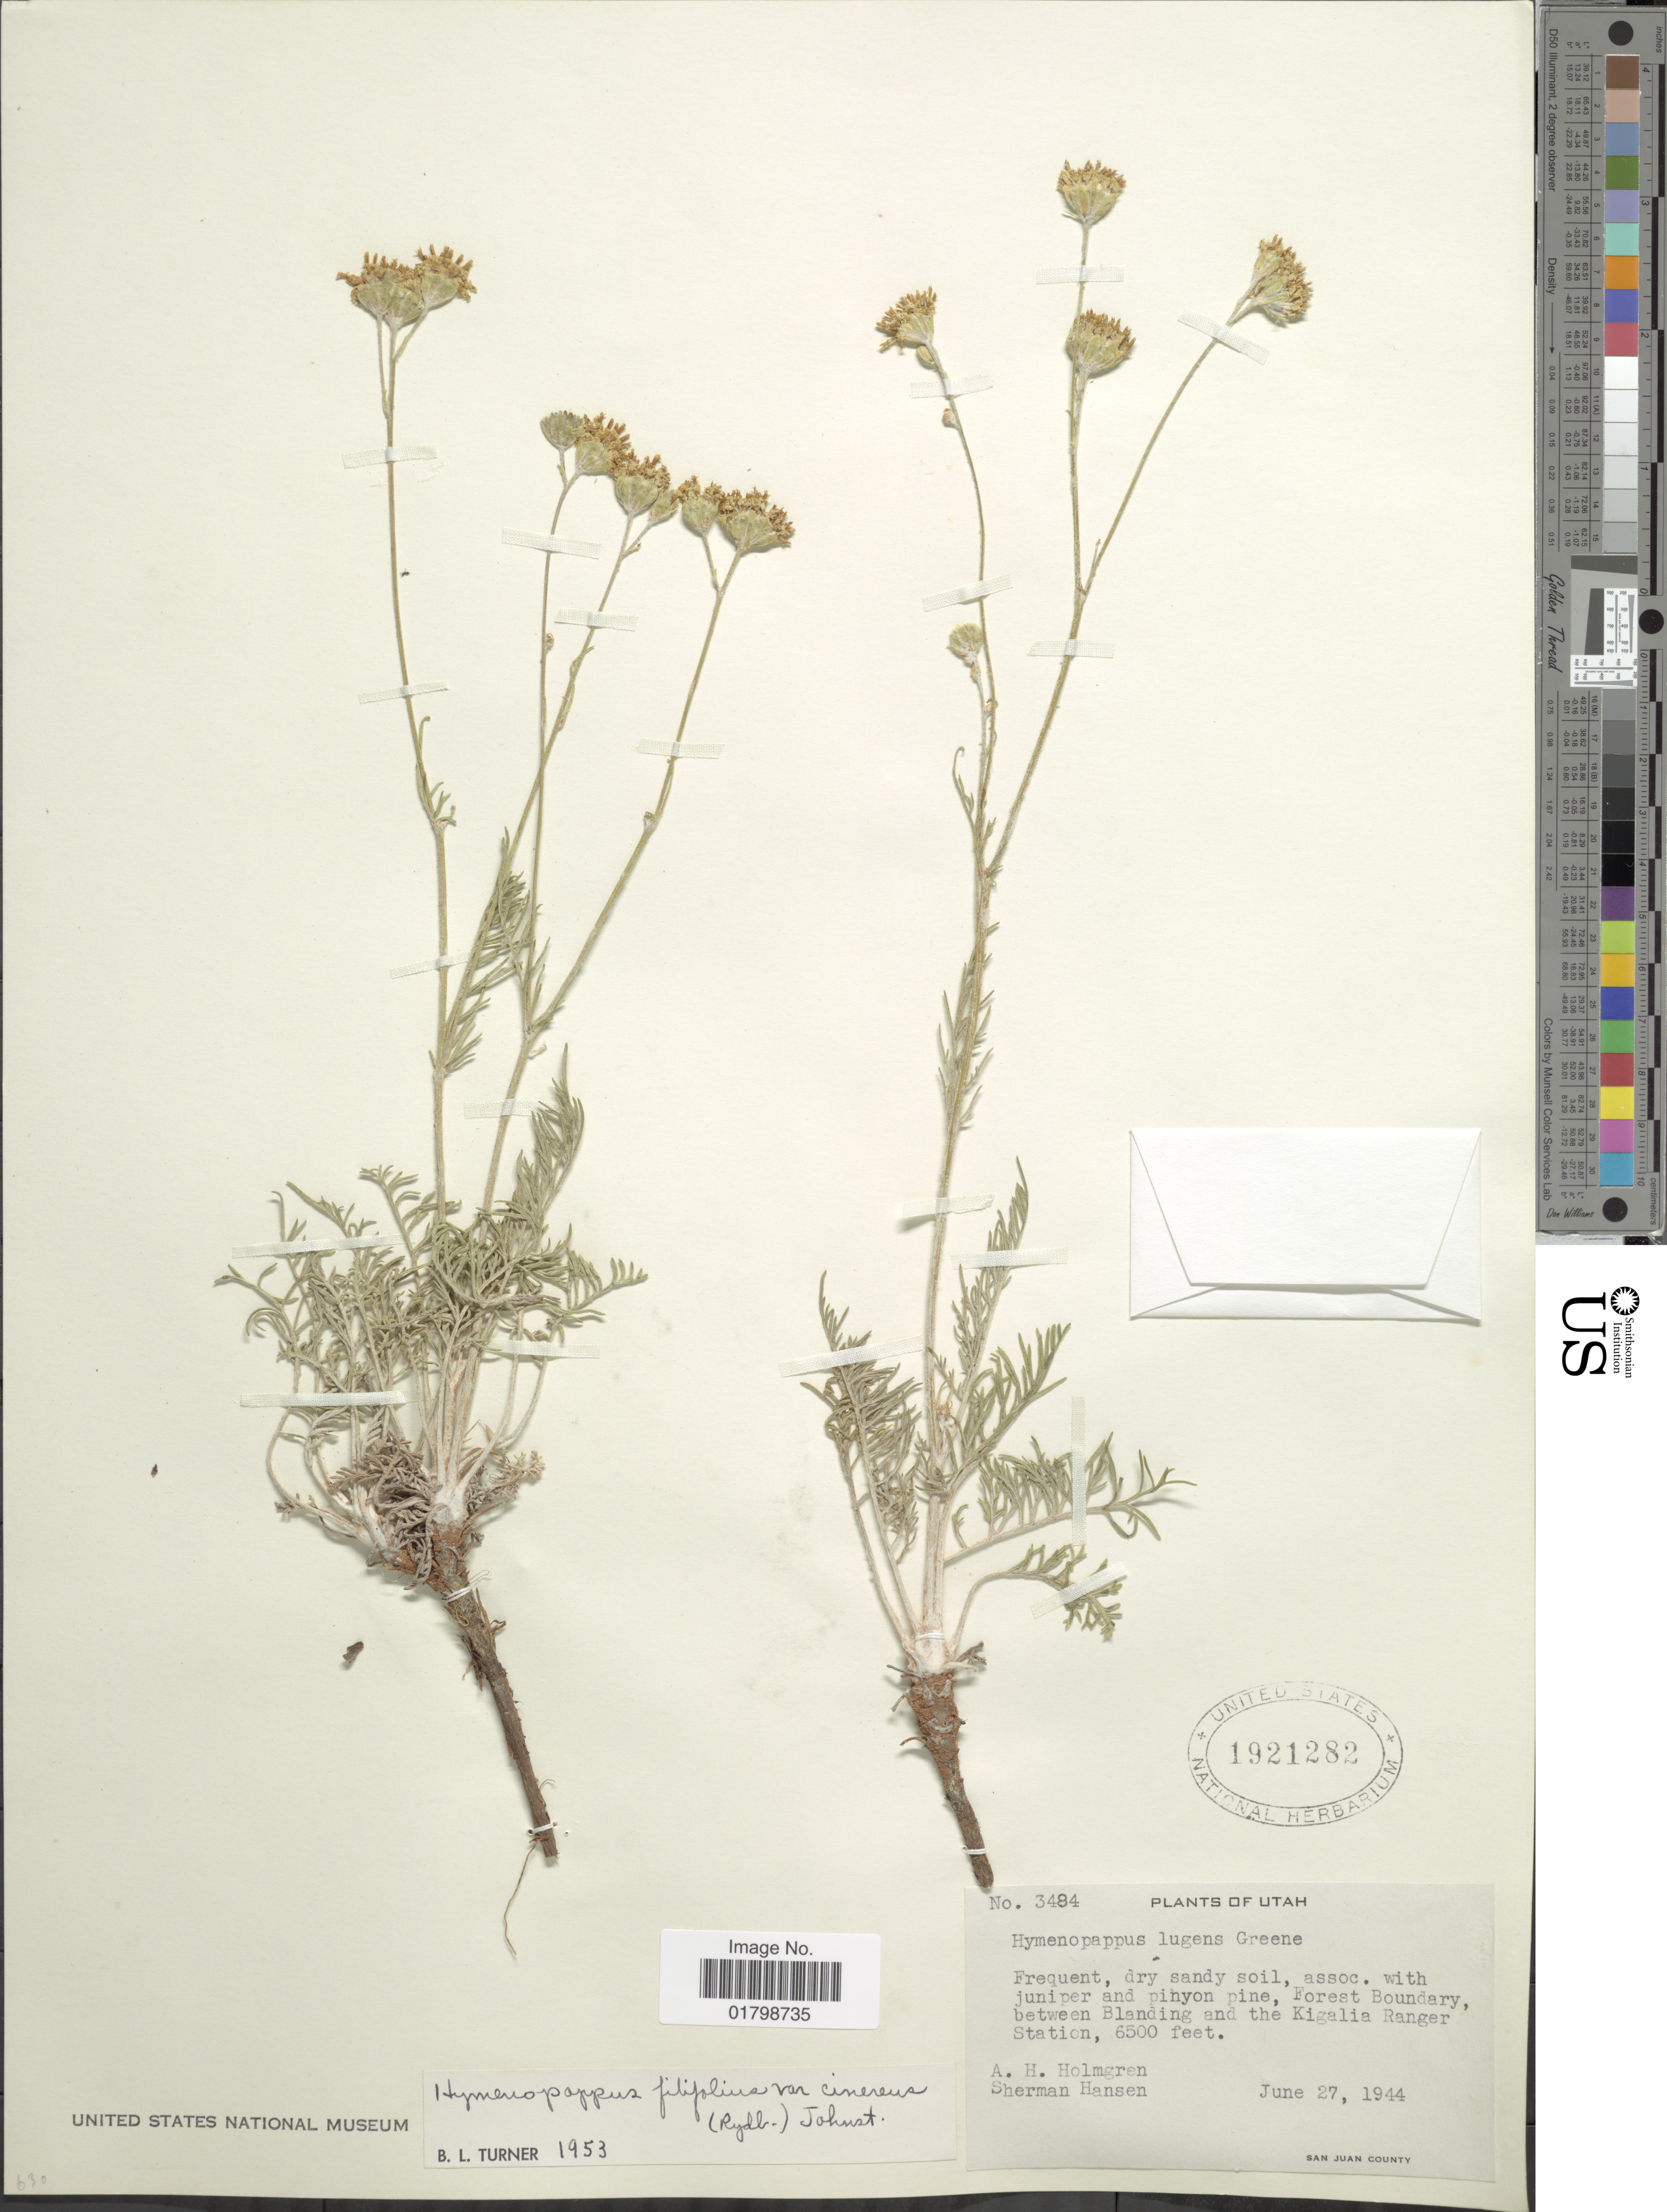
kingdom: Plantae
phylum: Tracheophyta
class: Magnoliopsida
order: Asterales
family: Asteraceae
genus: Hymenopappus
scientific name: Hymenopappus filifolius var. cinereus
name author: (Rydb.) I.M. Johnst.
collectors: A. H. Holmgren & S. Hansen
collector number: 3484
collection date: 1944-06-27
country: United States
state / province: Utah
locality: Forest Boundary, between Blanding and the Kigalia Ranger Station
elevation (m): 1981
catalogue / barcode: US 1921282